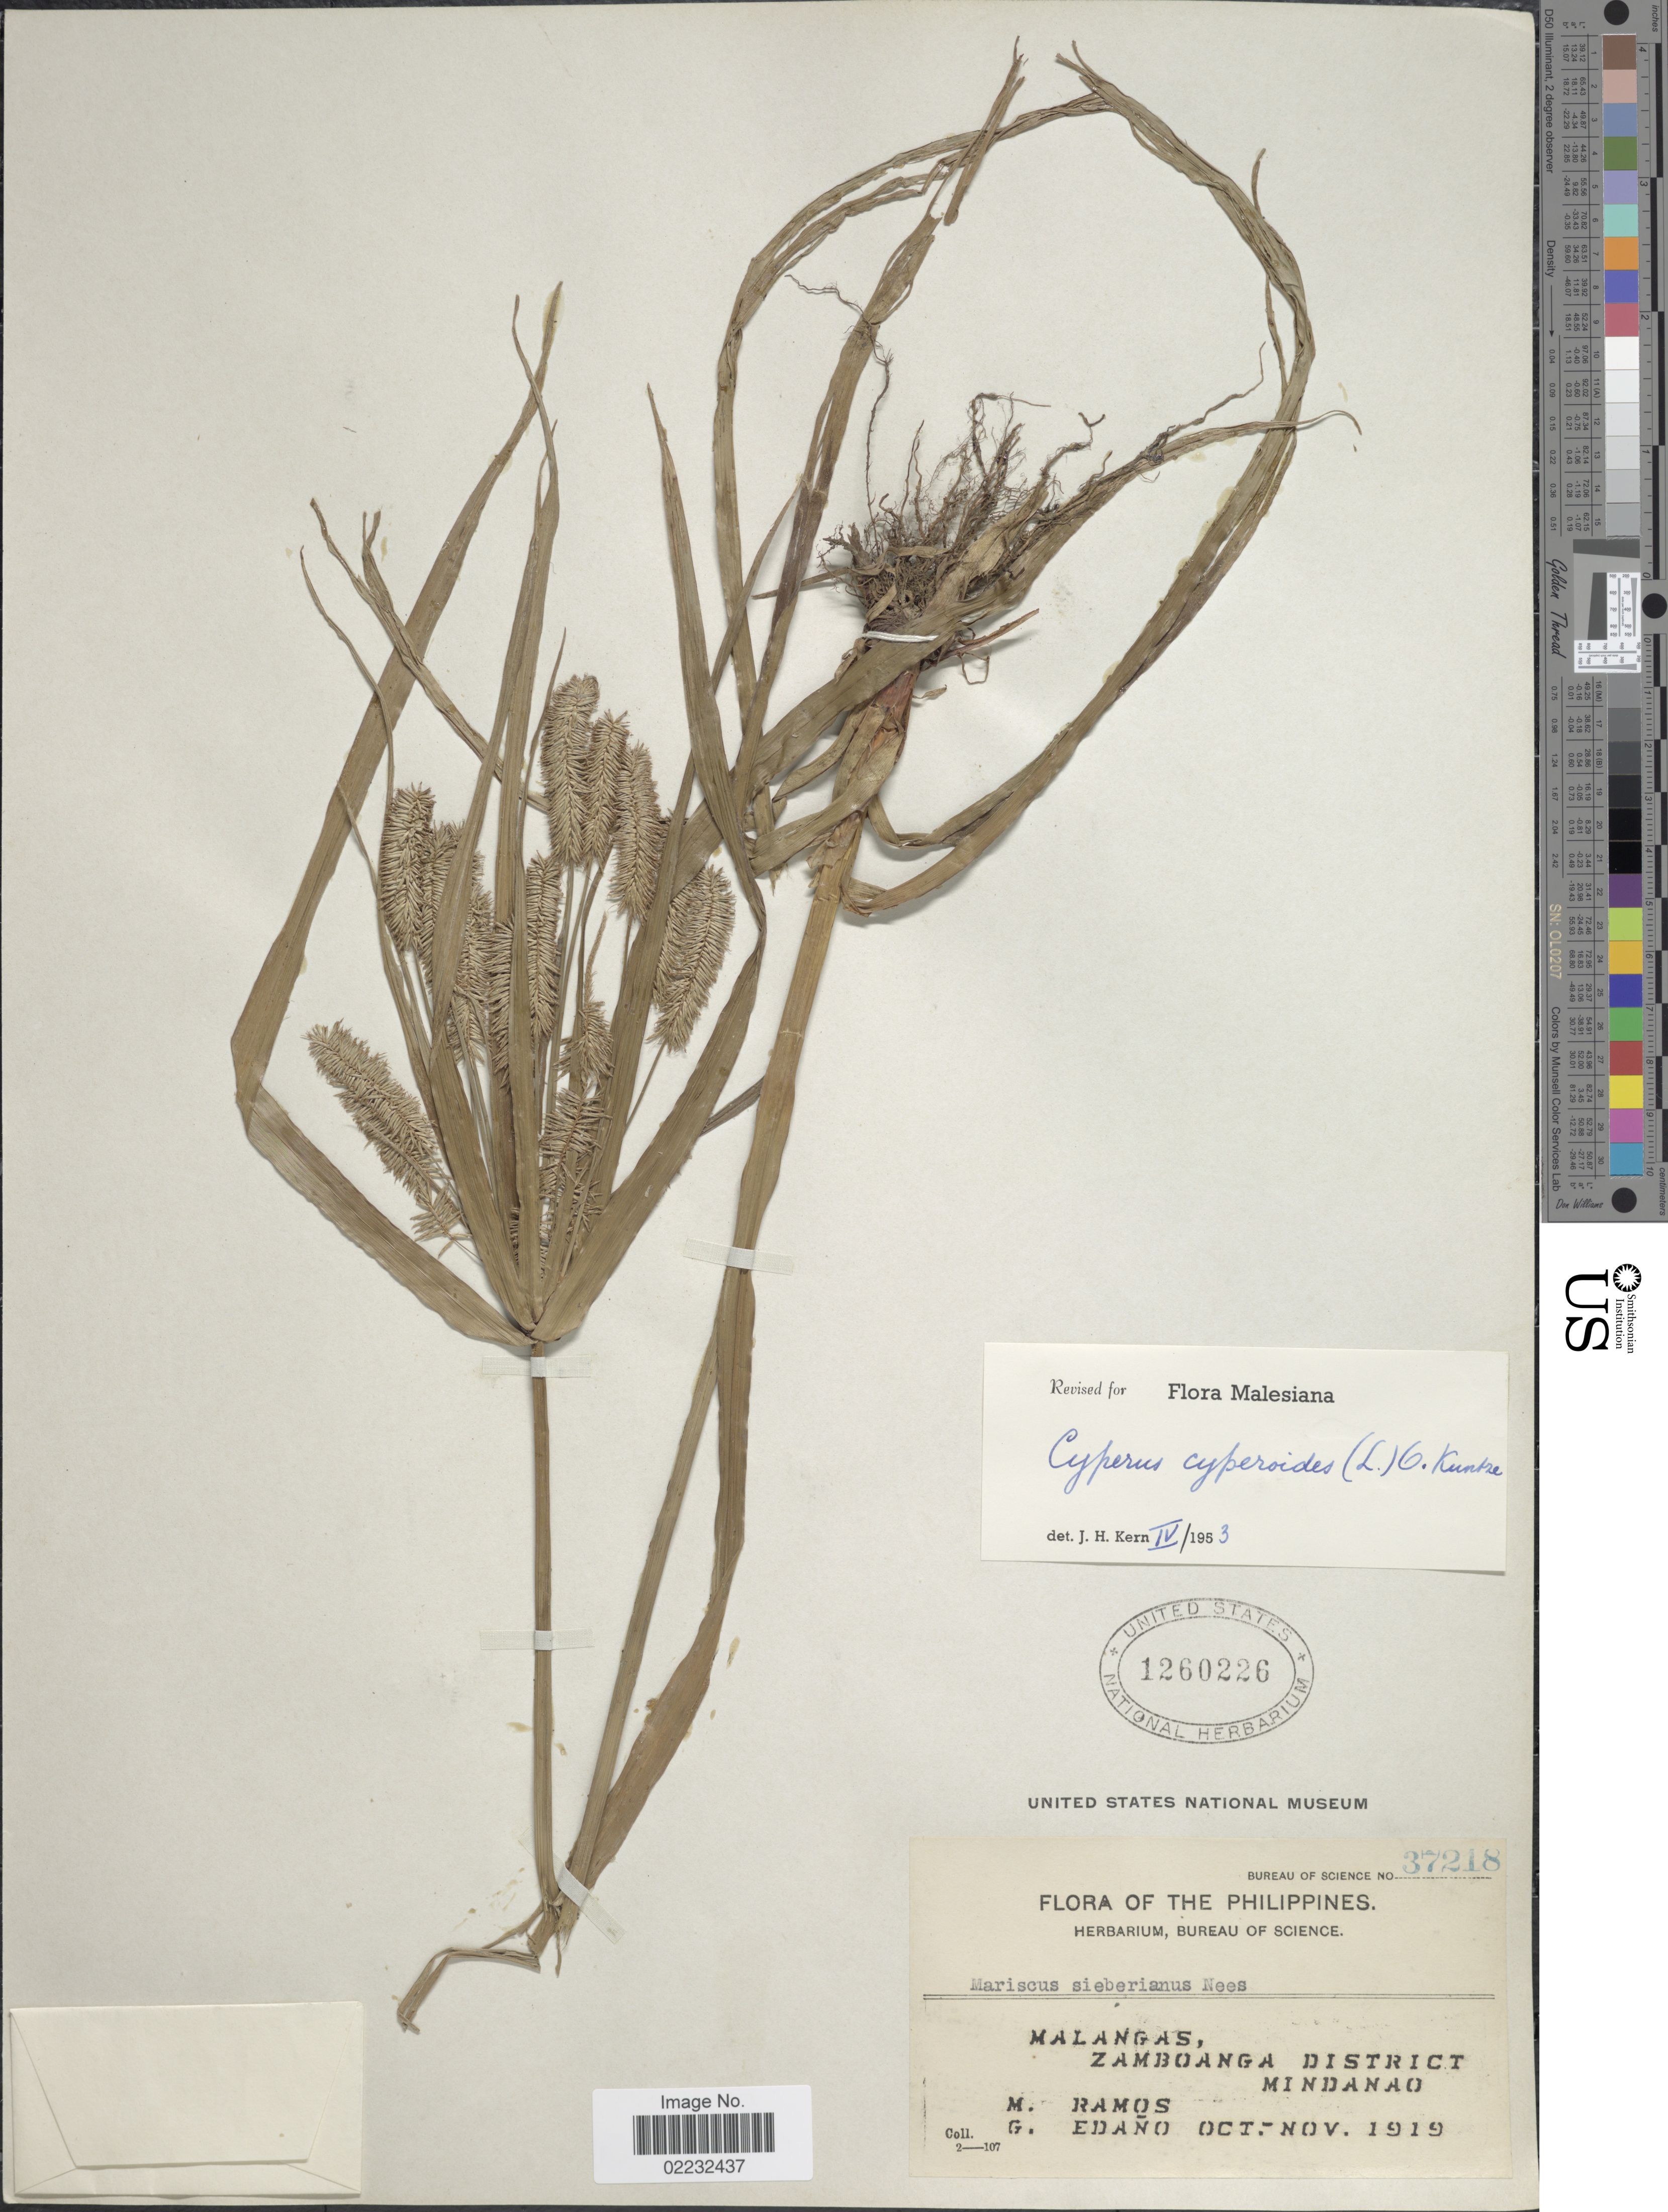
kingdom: Plantae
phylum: Tracheophyta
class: Liliopsida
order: Poales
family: Cyperaceae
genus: Cyperus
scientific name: Cyperus cyperoides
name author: (L.) Kuntze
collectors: M. Ramos & G. Edaño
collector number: Bureau of Science 37218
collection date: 1919-10/1919-11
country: Philippines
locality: Malangas, Zamboanga District Mindanao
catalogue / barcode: US 1260226